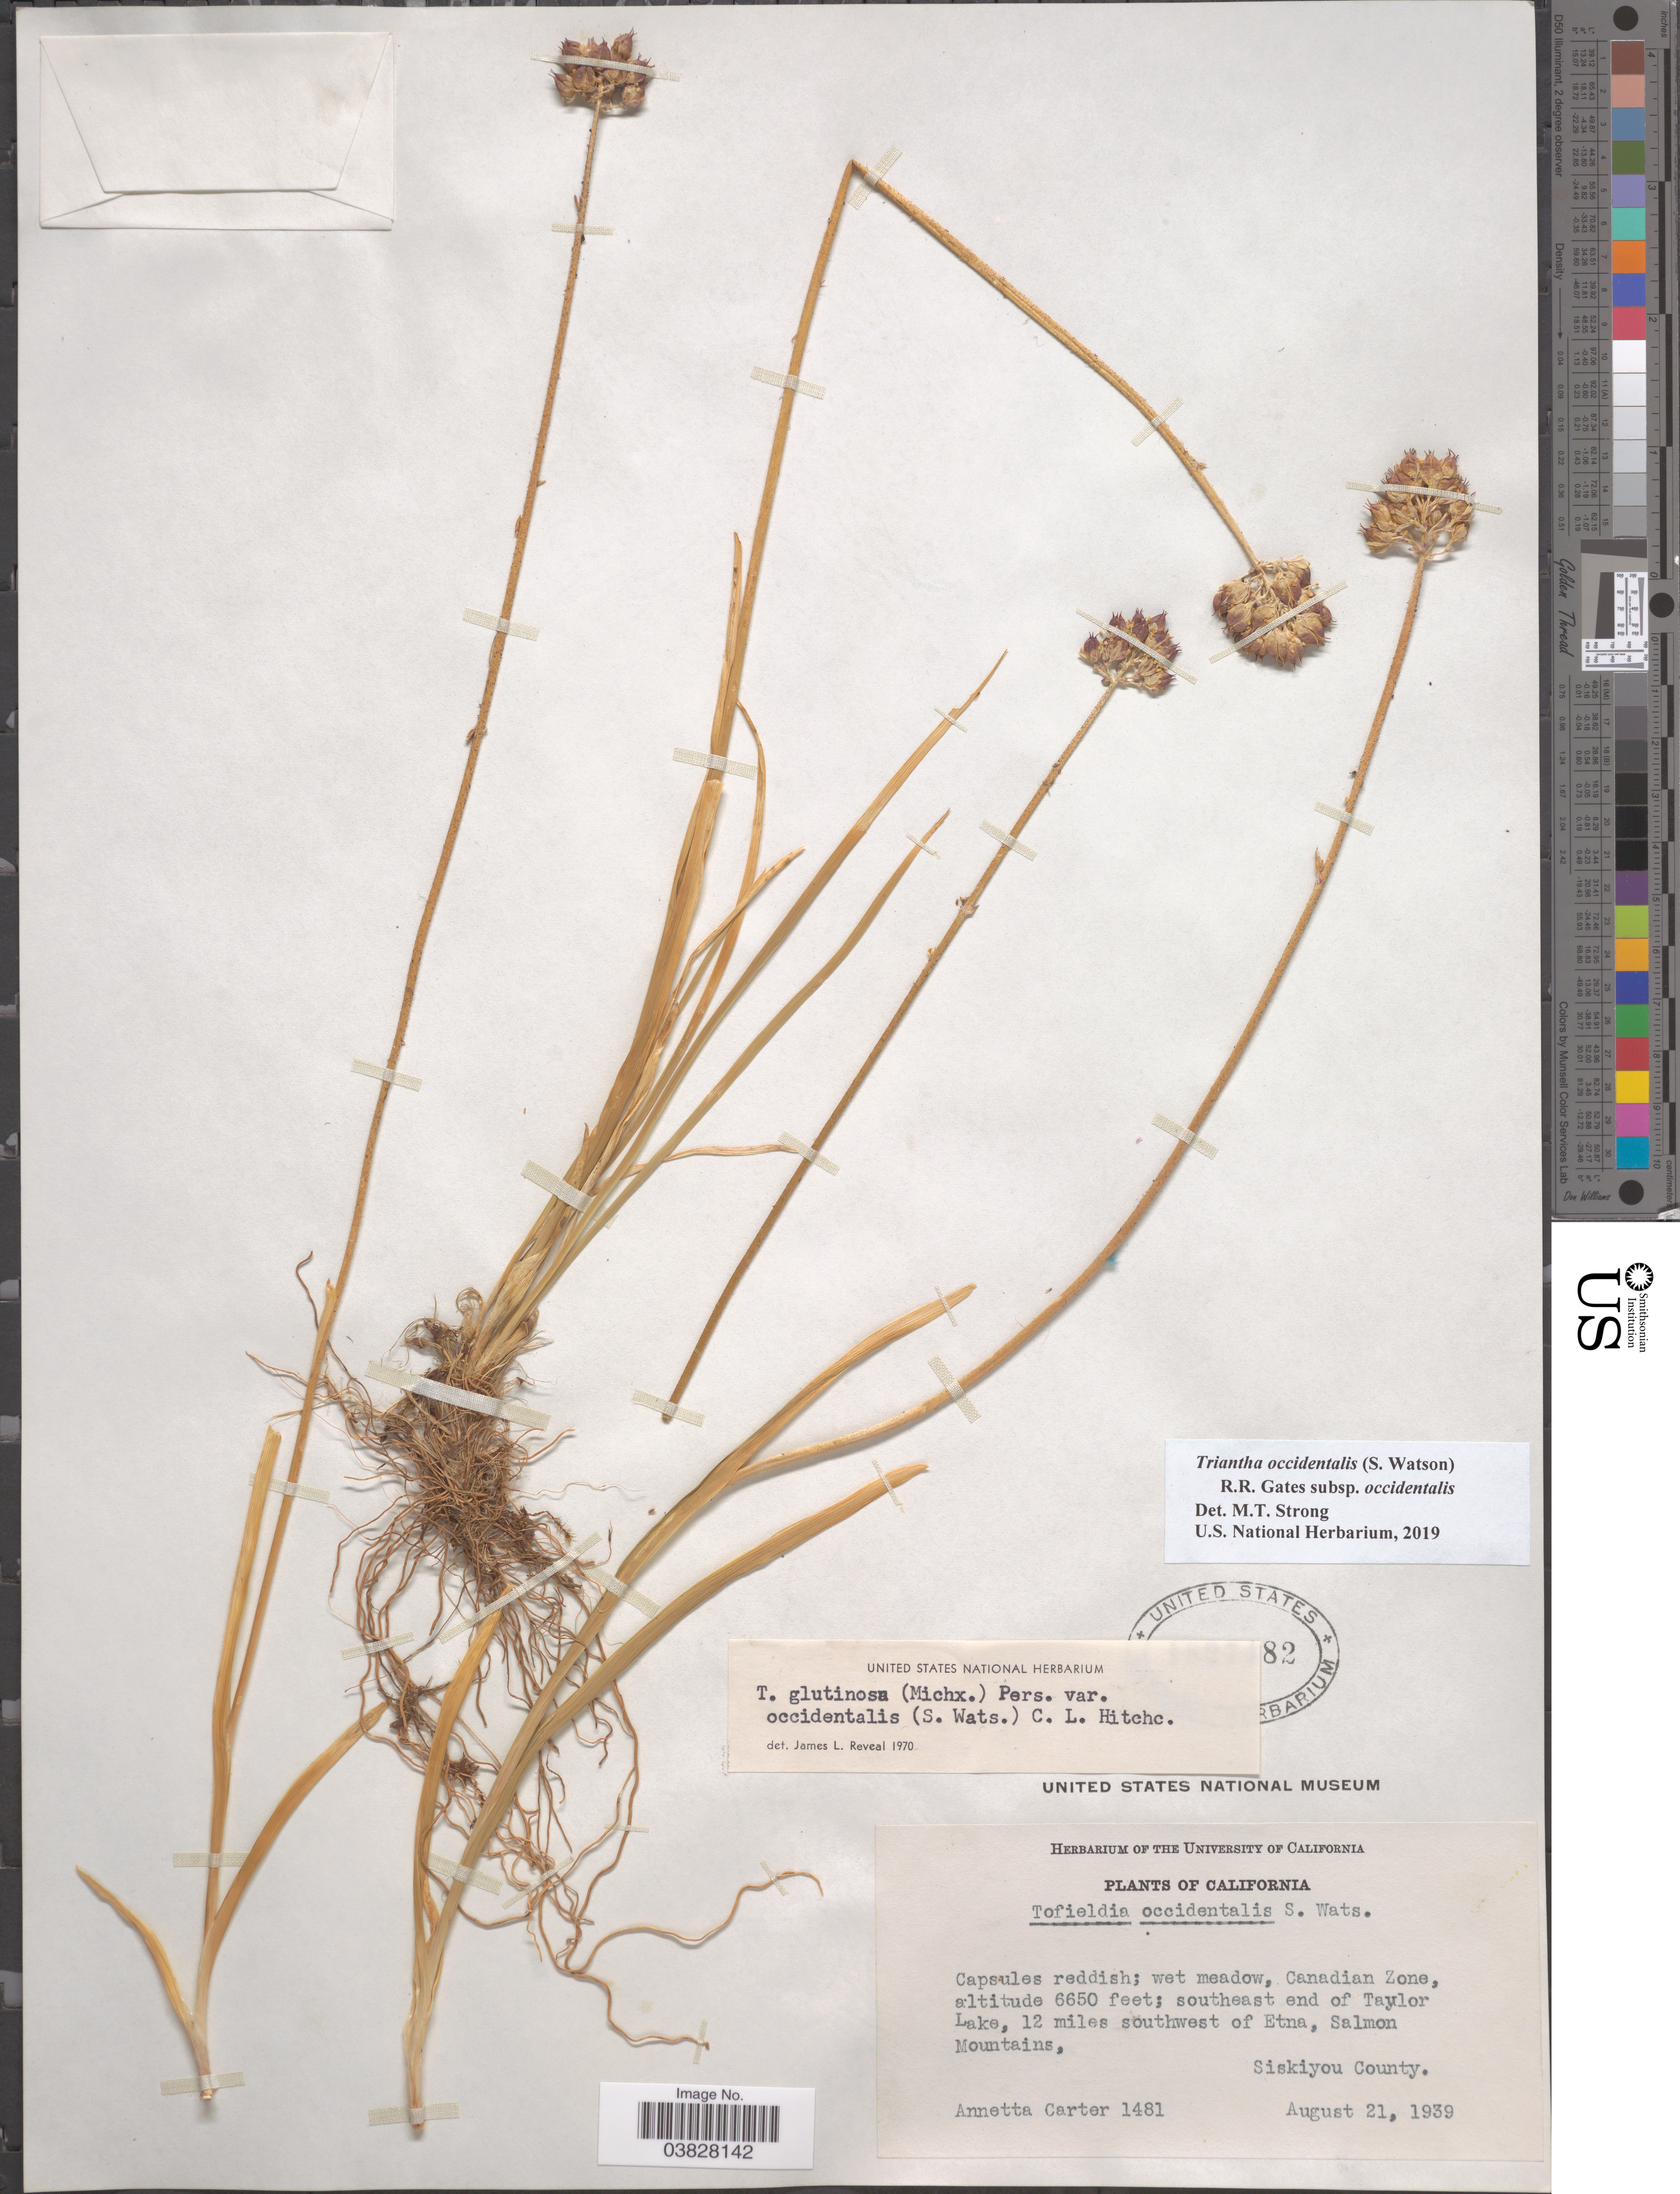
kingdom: Plantae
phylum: Tracheophyta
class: Liliopsida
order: Alismatales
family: Tofieldiaceae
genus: Triantha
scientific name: Triantha occidentalis subsp. occidentalis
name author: (S. Watson) R.R. Gates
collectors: A. Carter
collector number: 1481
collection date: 1939-08-21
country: United States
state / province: California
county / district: Siskiyou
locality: Canadian Zone, southeast end of Taylor Lake, 12 miles southwest of Etna, Salmon Mountains, Siskiyou County.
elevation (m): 2027